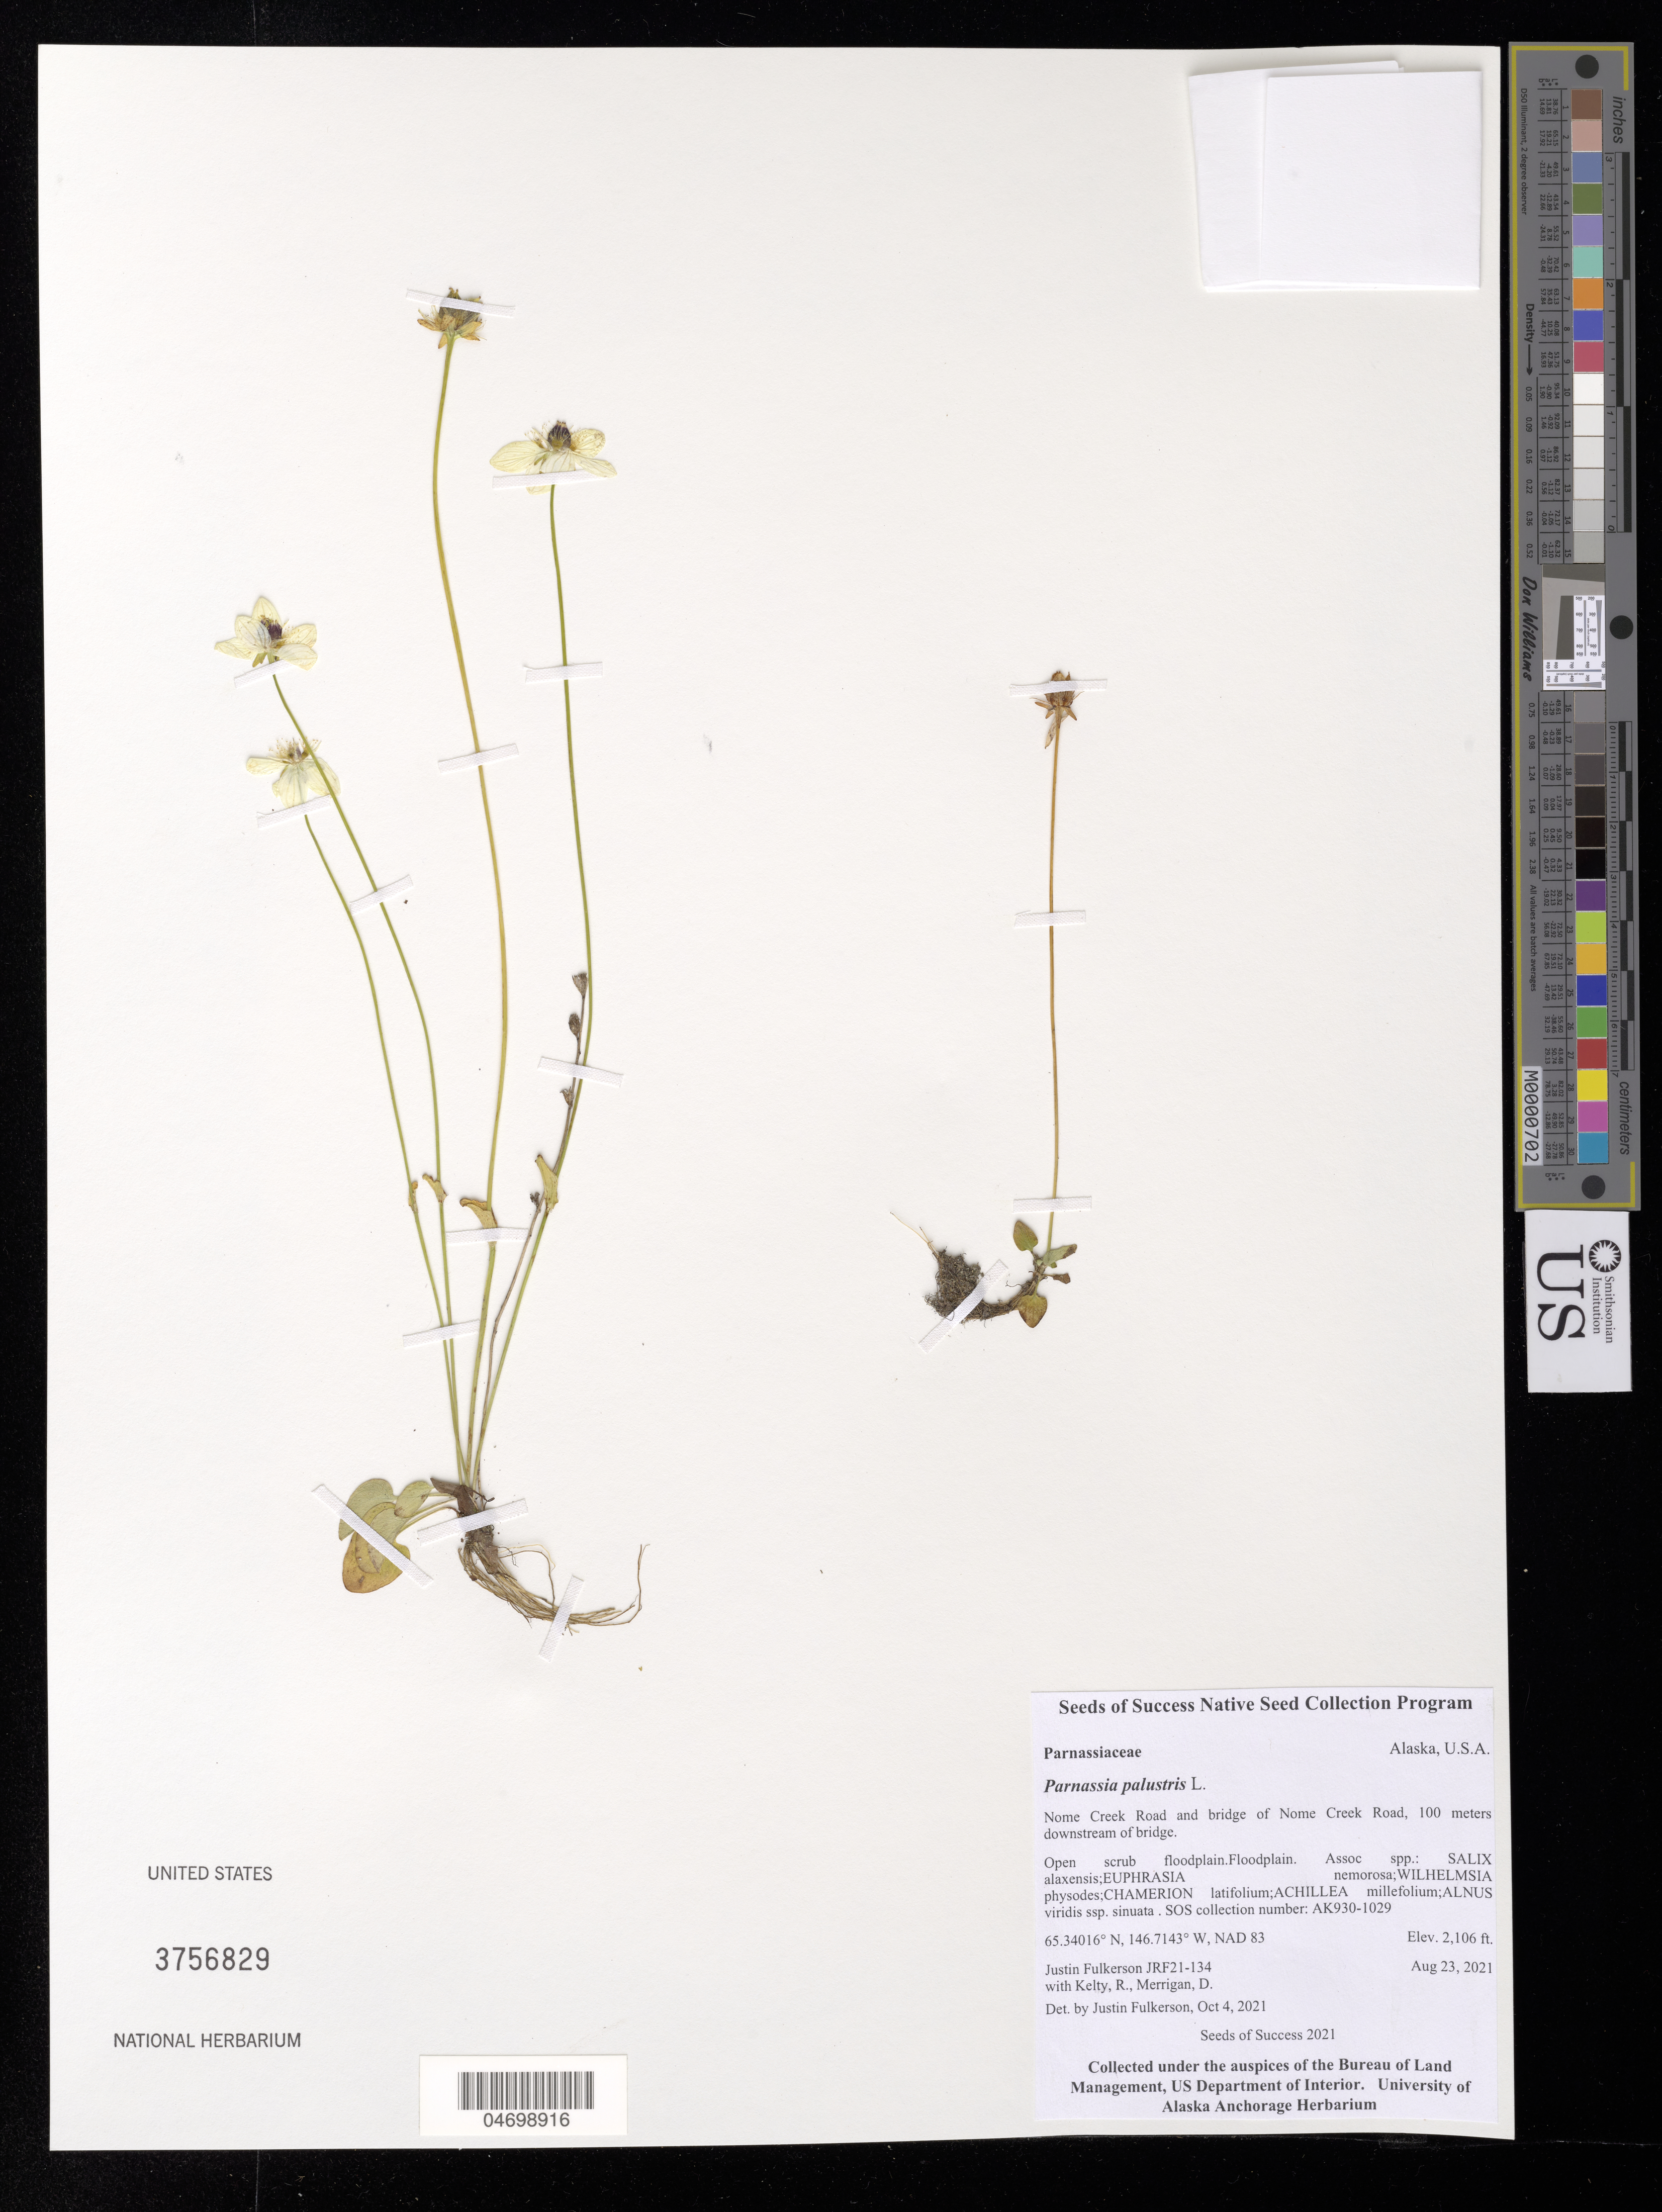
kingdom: Plantae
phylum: Tracheophyta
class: Magnoliopsida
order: Celastrales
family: Parnassiaceae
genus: Parnassia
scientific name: Parnassia palustris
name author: L.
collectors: J. Fulkerson, R. Kelty & D. Merrigan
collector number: AK930-1029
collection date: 2021-07-07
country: United States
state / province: Alaska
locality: Nome Creek Road and bridge of Nome Creek Road, 100 meters downstream of bridge.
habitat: Open scrub floodplain. With Salix alaxensis, Chamerion latifolium, Achillea millefolium, etc.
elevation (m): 642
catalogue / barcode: US 3756829